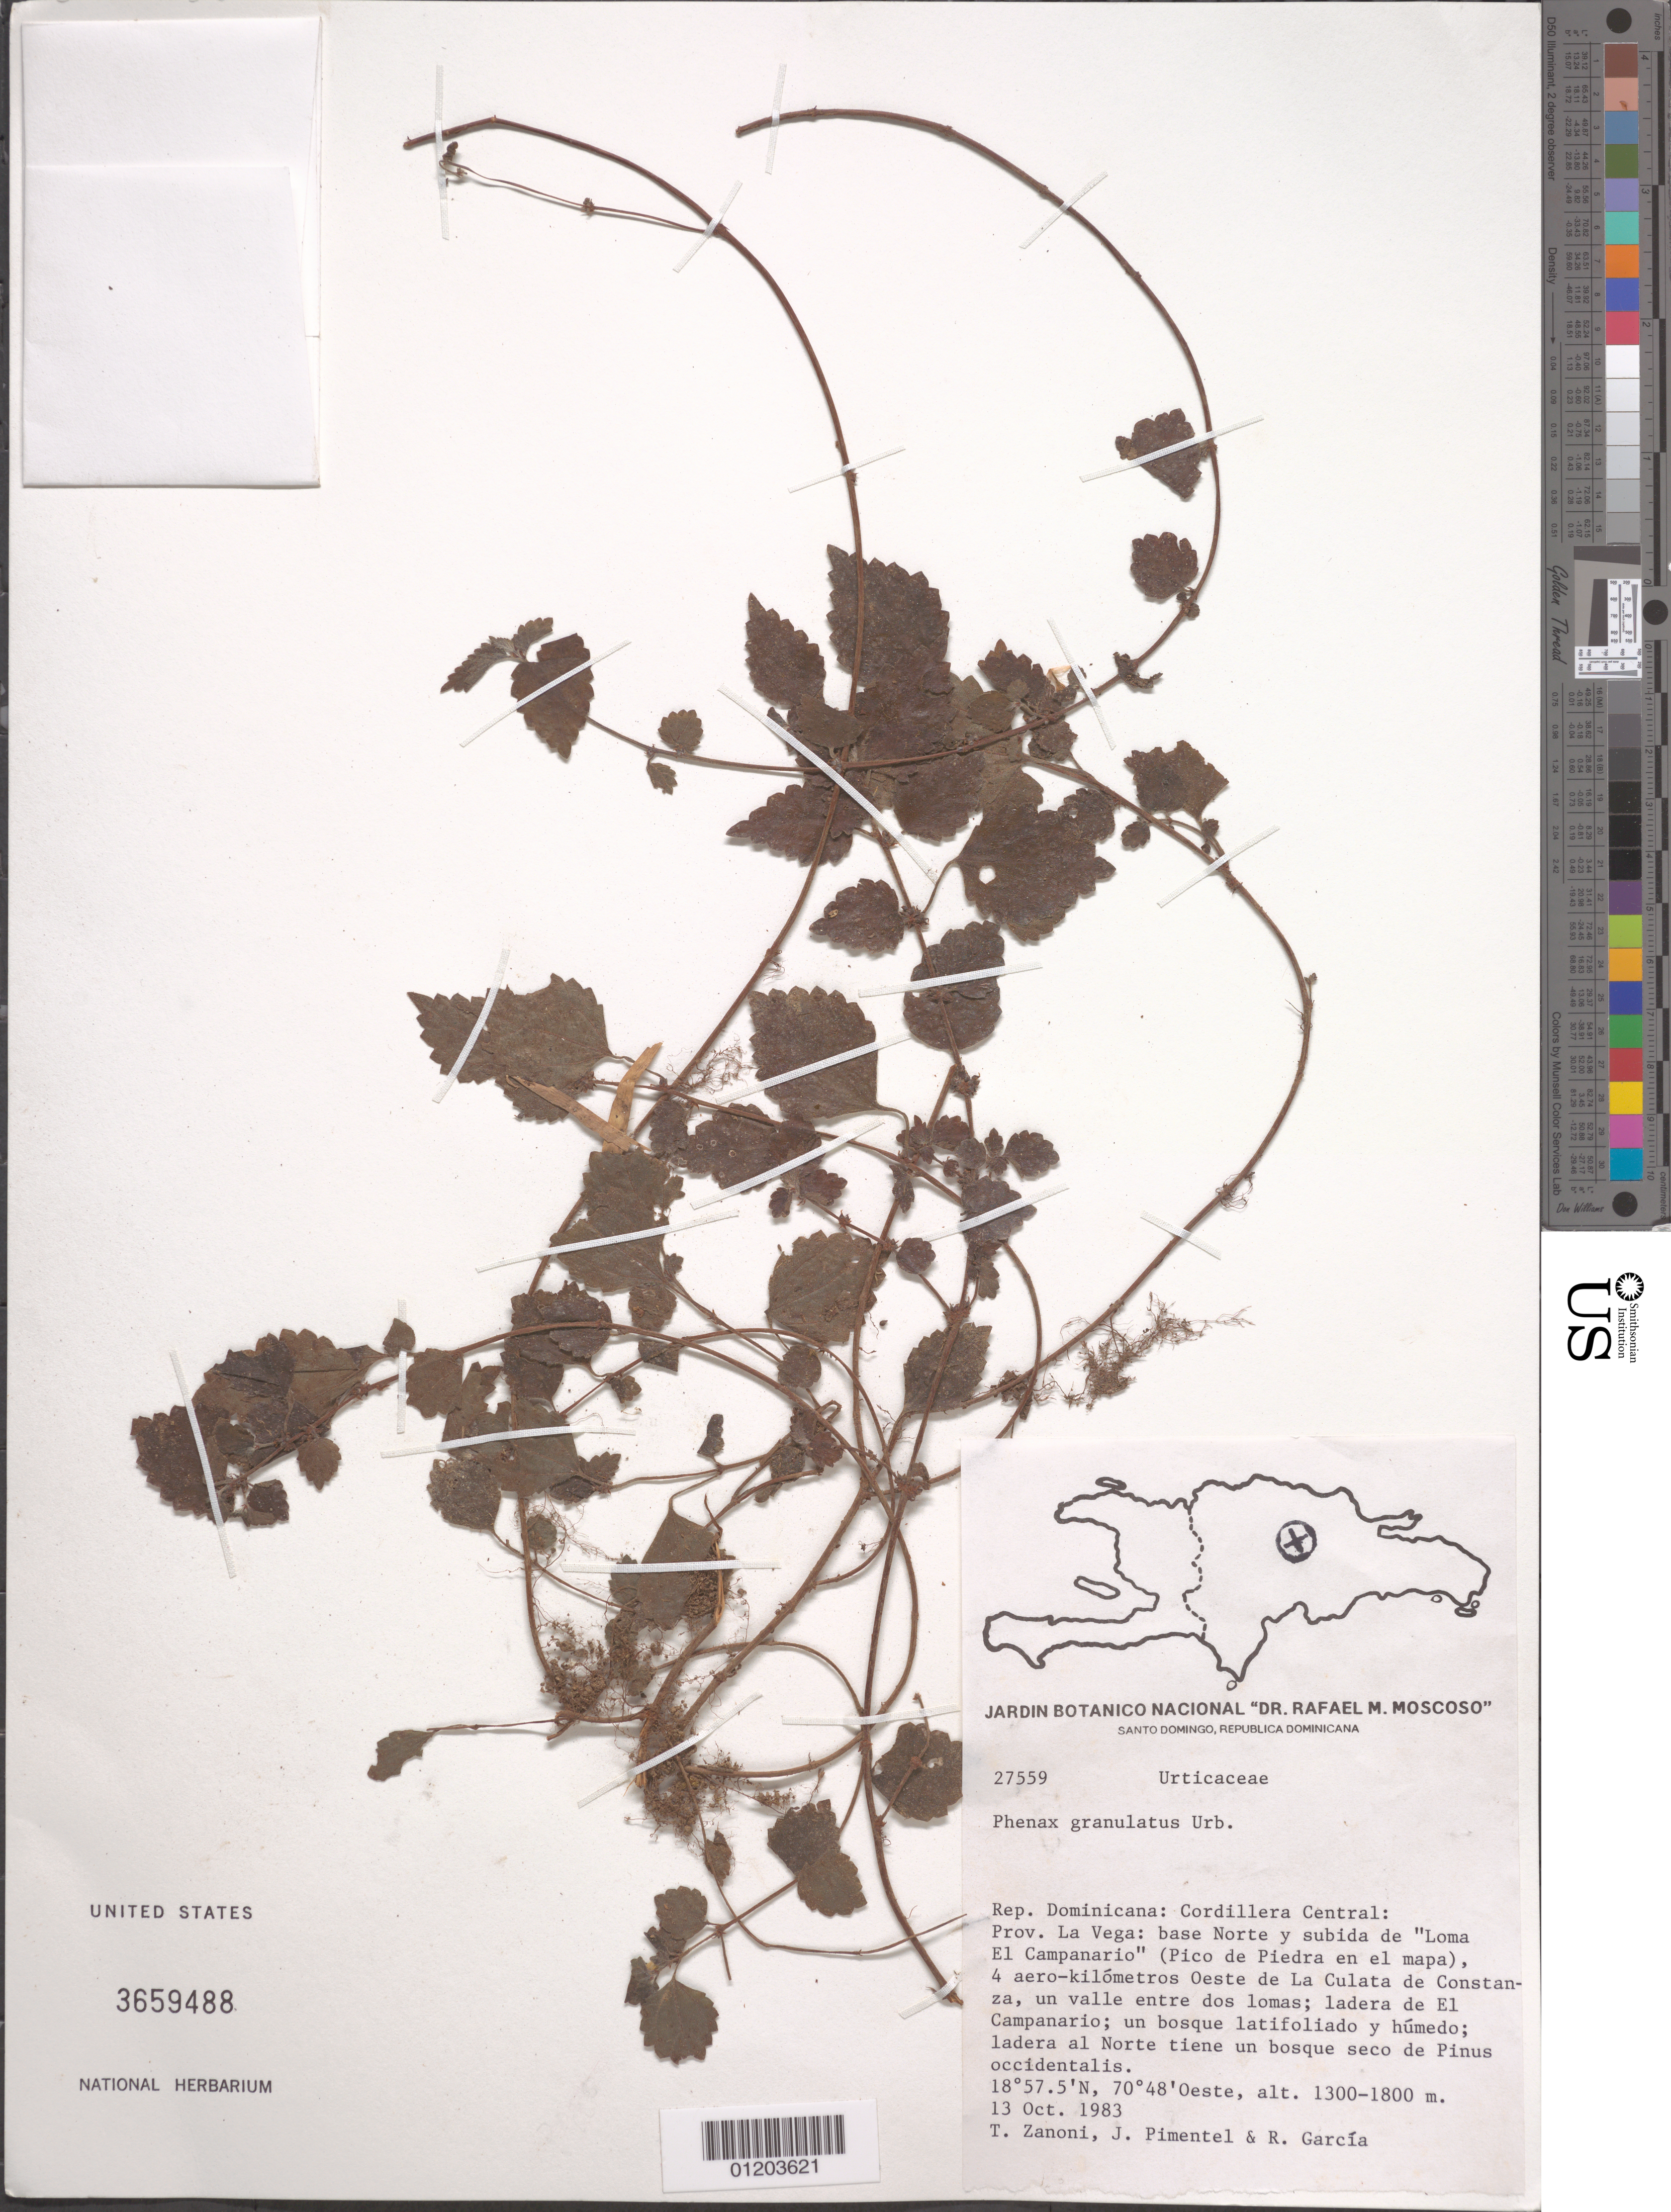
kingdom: Plantae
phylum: Tracheophyta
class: Magnoliopsida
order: Rosales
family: Urticaceae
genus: Phenax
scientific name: Phenax granulatus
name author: Urb.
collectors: T. A. Zanoni, J. Pimentel Baez & R. G. García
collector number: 27559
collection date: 1983-10-13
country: Dominican Republic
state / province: La Vega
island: Hispaniola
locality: Cordillera Central, base Norte y subida de "Loma El Campanario" (Pico de Piedra en el mapa), 4 aero-km Oeste de La Culata de Constanza.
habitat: Un valle entre dos lomas; un Bosque latifoliado y húmedo; ladera al Norte tiene un bosque seco de Pinus occidentalis.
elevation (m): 1300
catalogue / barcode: US 3659488